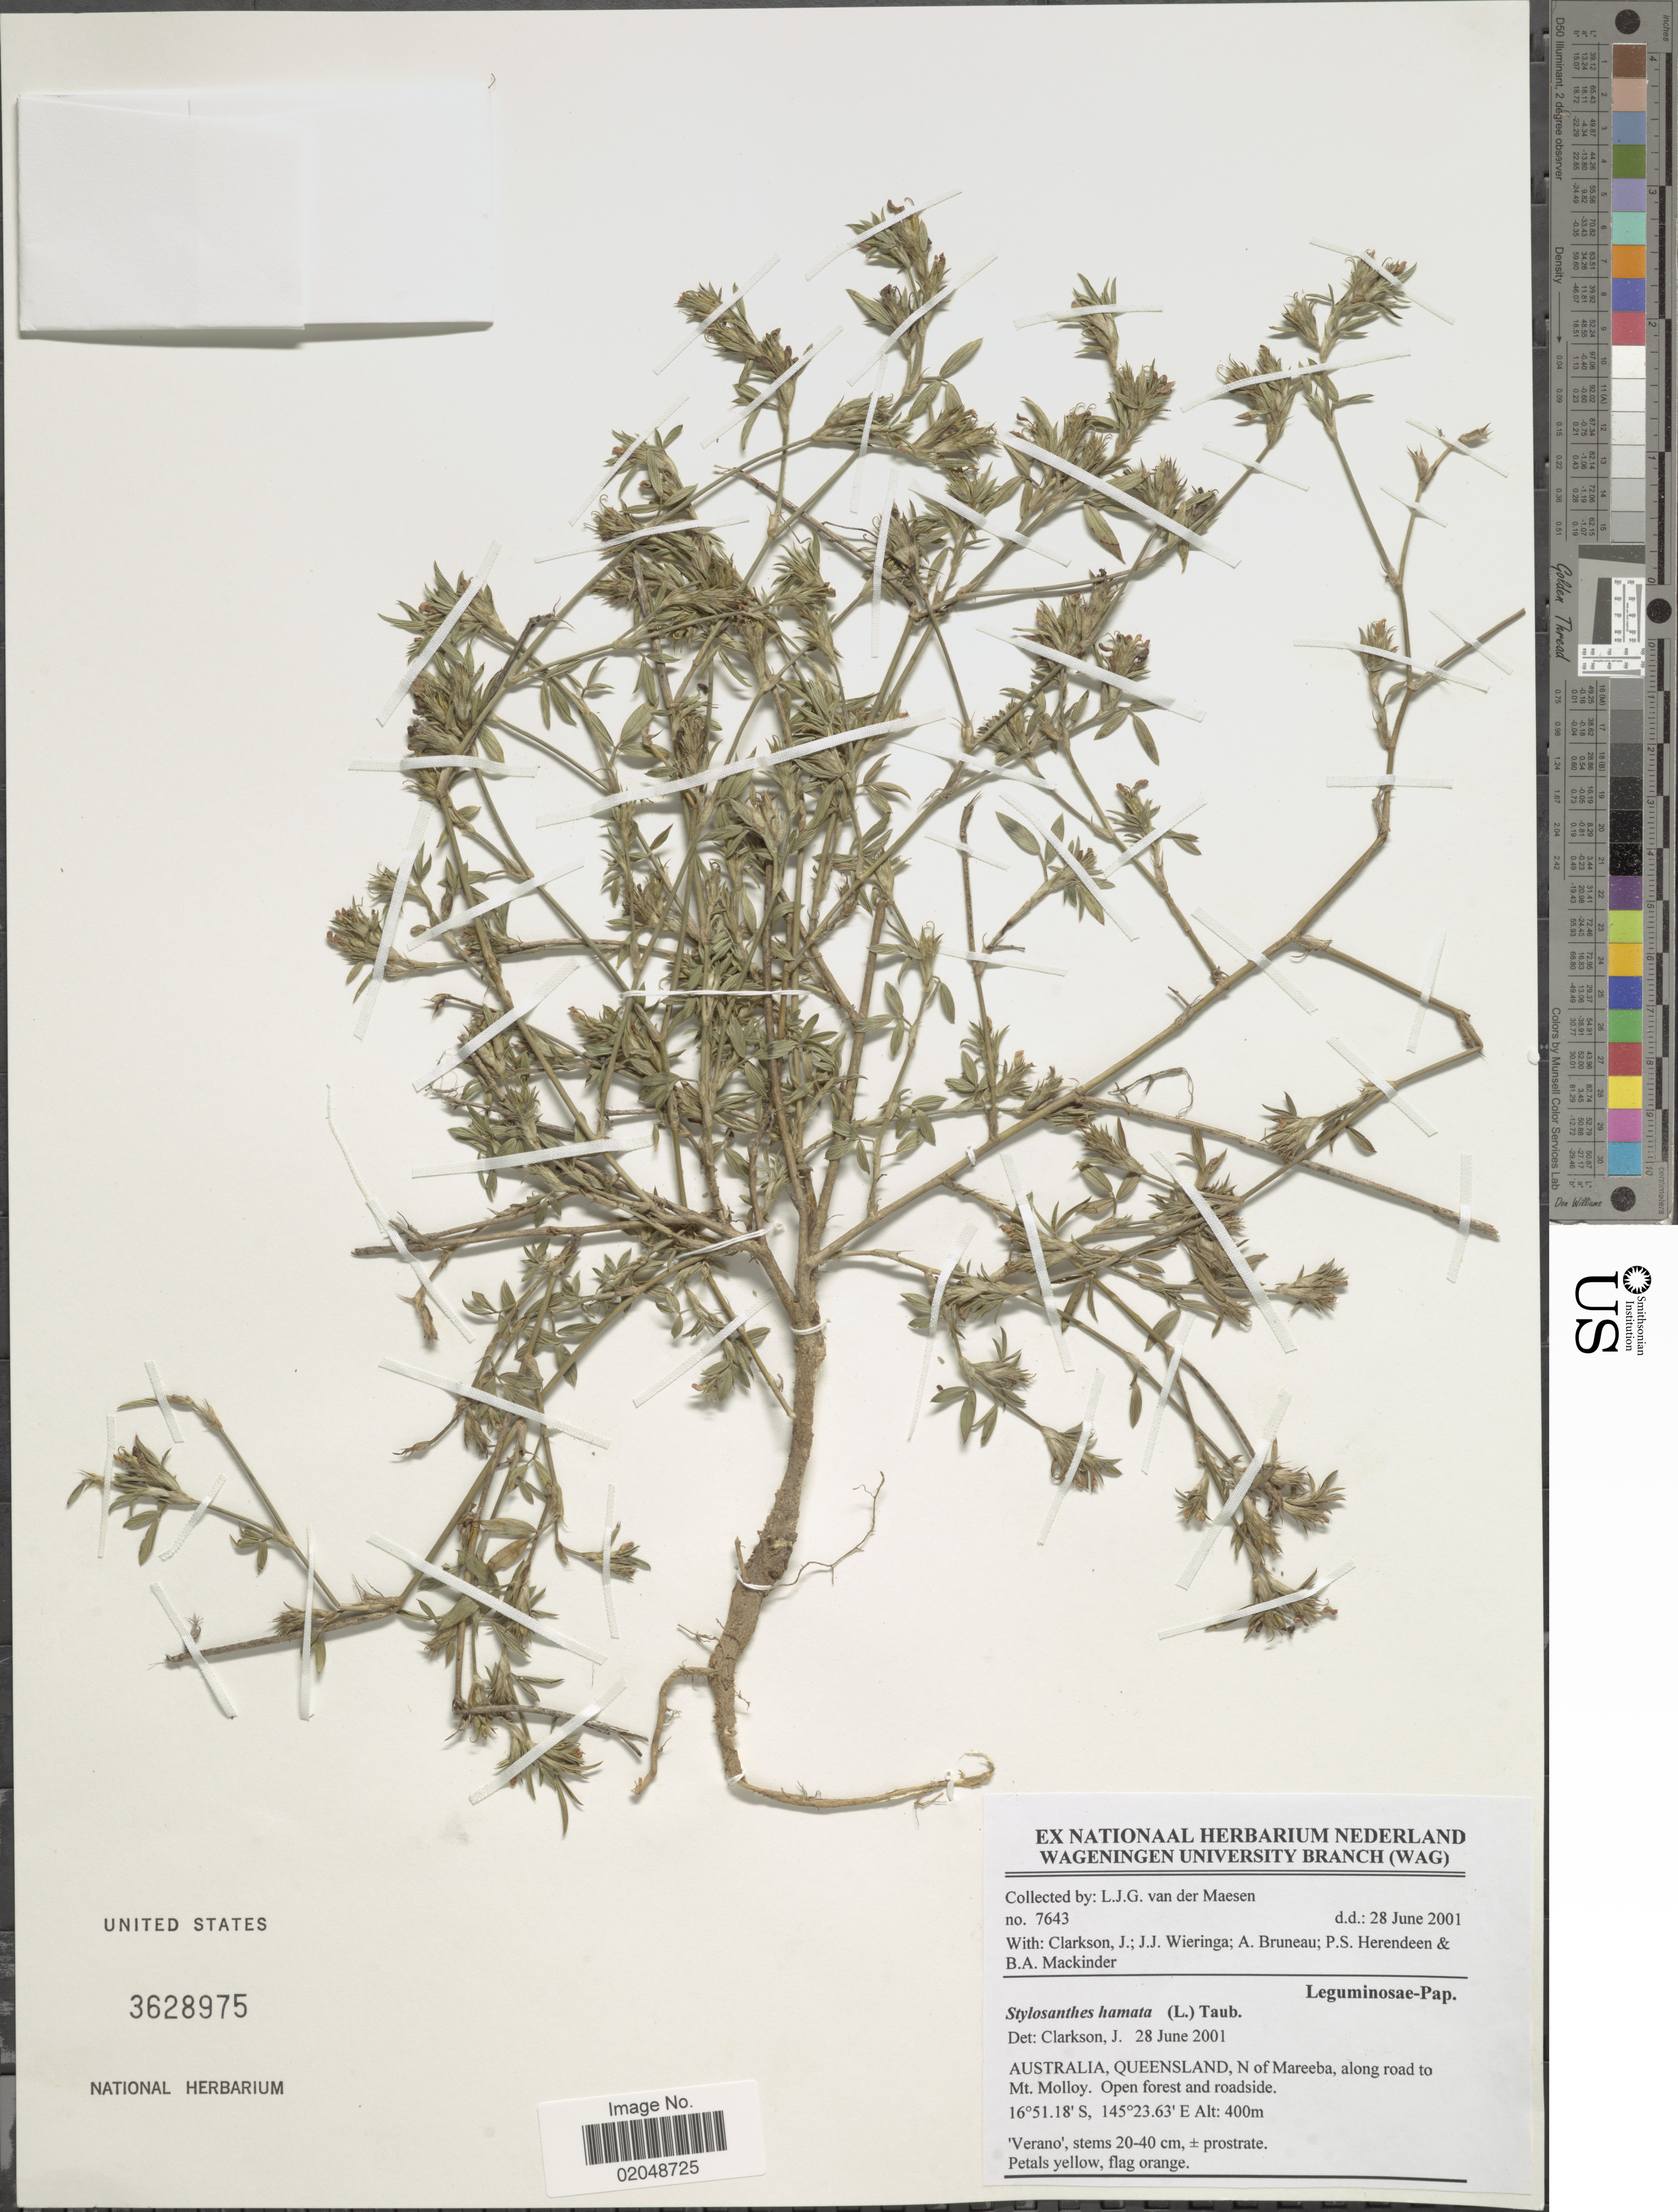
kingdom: Plantae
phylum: Tracheophyta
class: Magnoliopsida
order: Fabales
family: Fabaceae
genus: Stylosanthes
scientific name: Stylosanthes hamata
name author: (L.) Taub.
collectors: L. van der Maesen, J. Clarkson, J. Wieringa, -. Bruneau & et al.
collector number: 7643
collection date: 2001-06-28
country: Australia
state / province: Queensland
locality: N of Mareeba, along road to Mt. Molloy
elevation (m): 400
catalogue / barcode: US 3628975